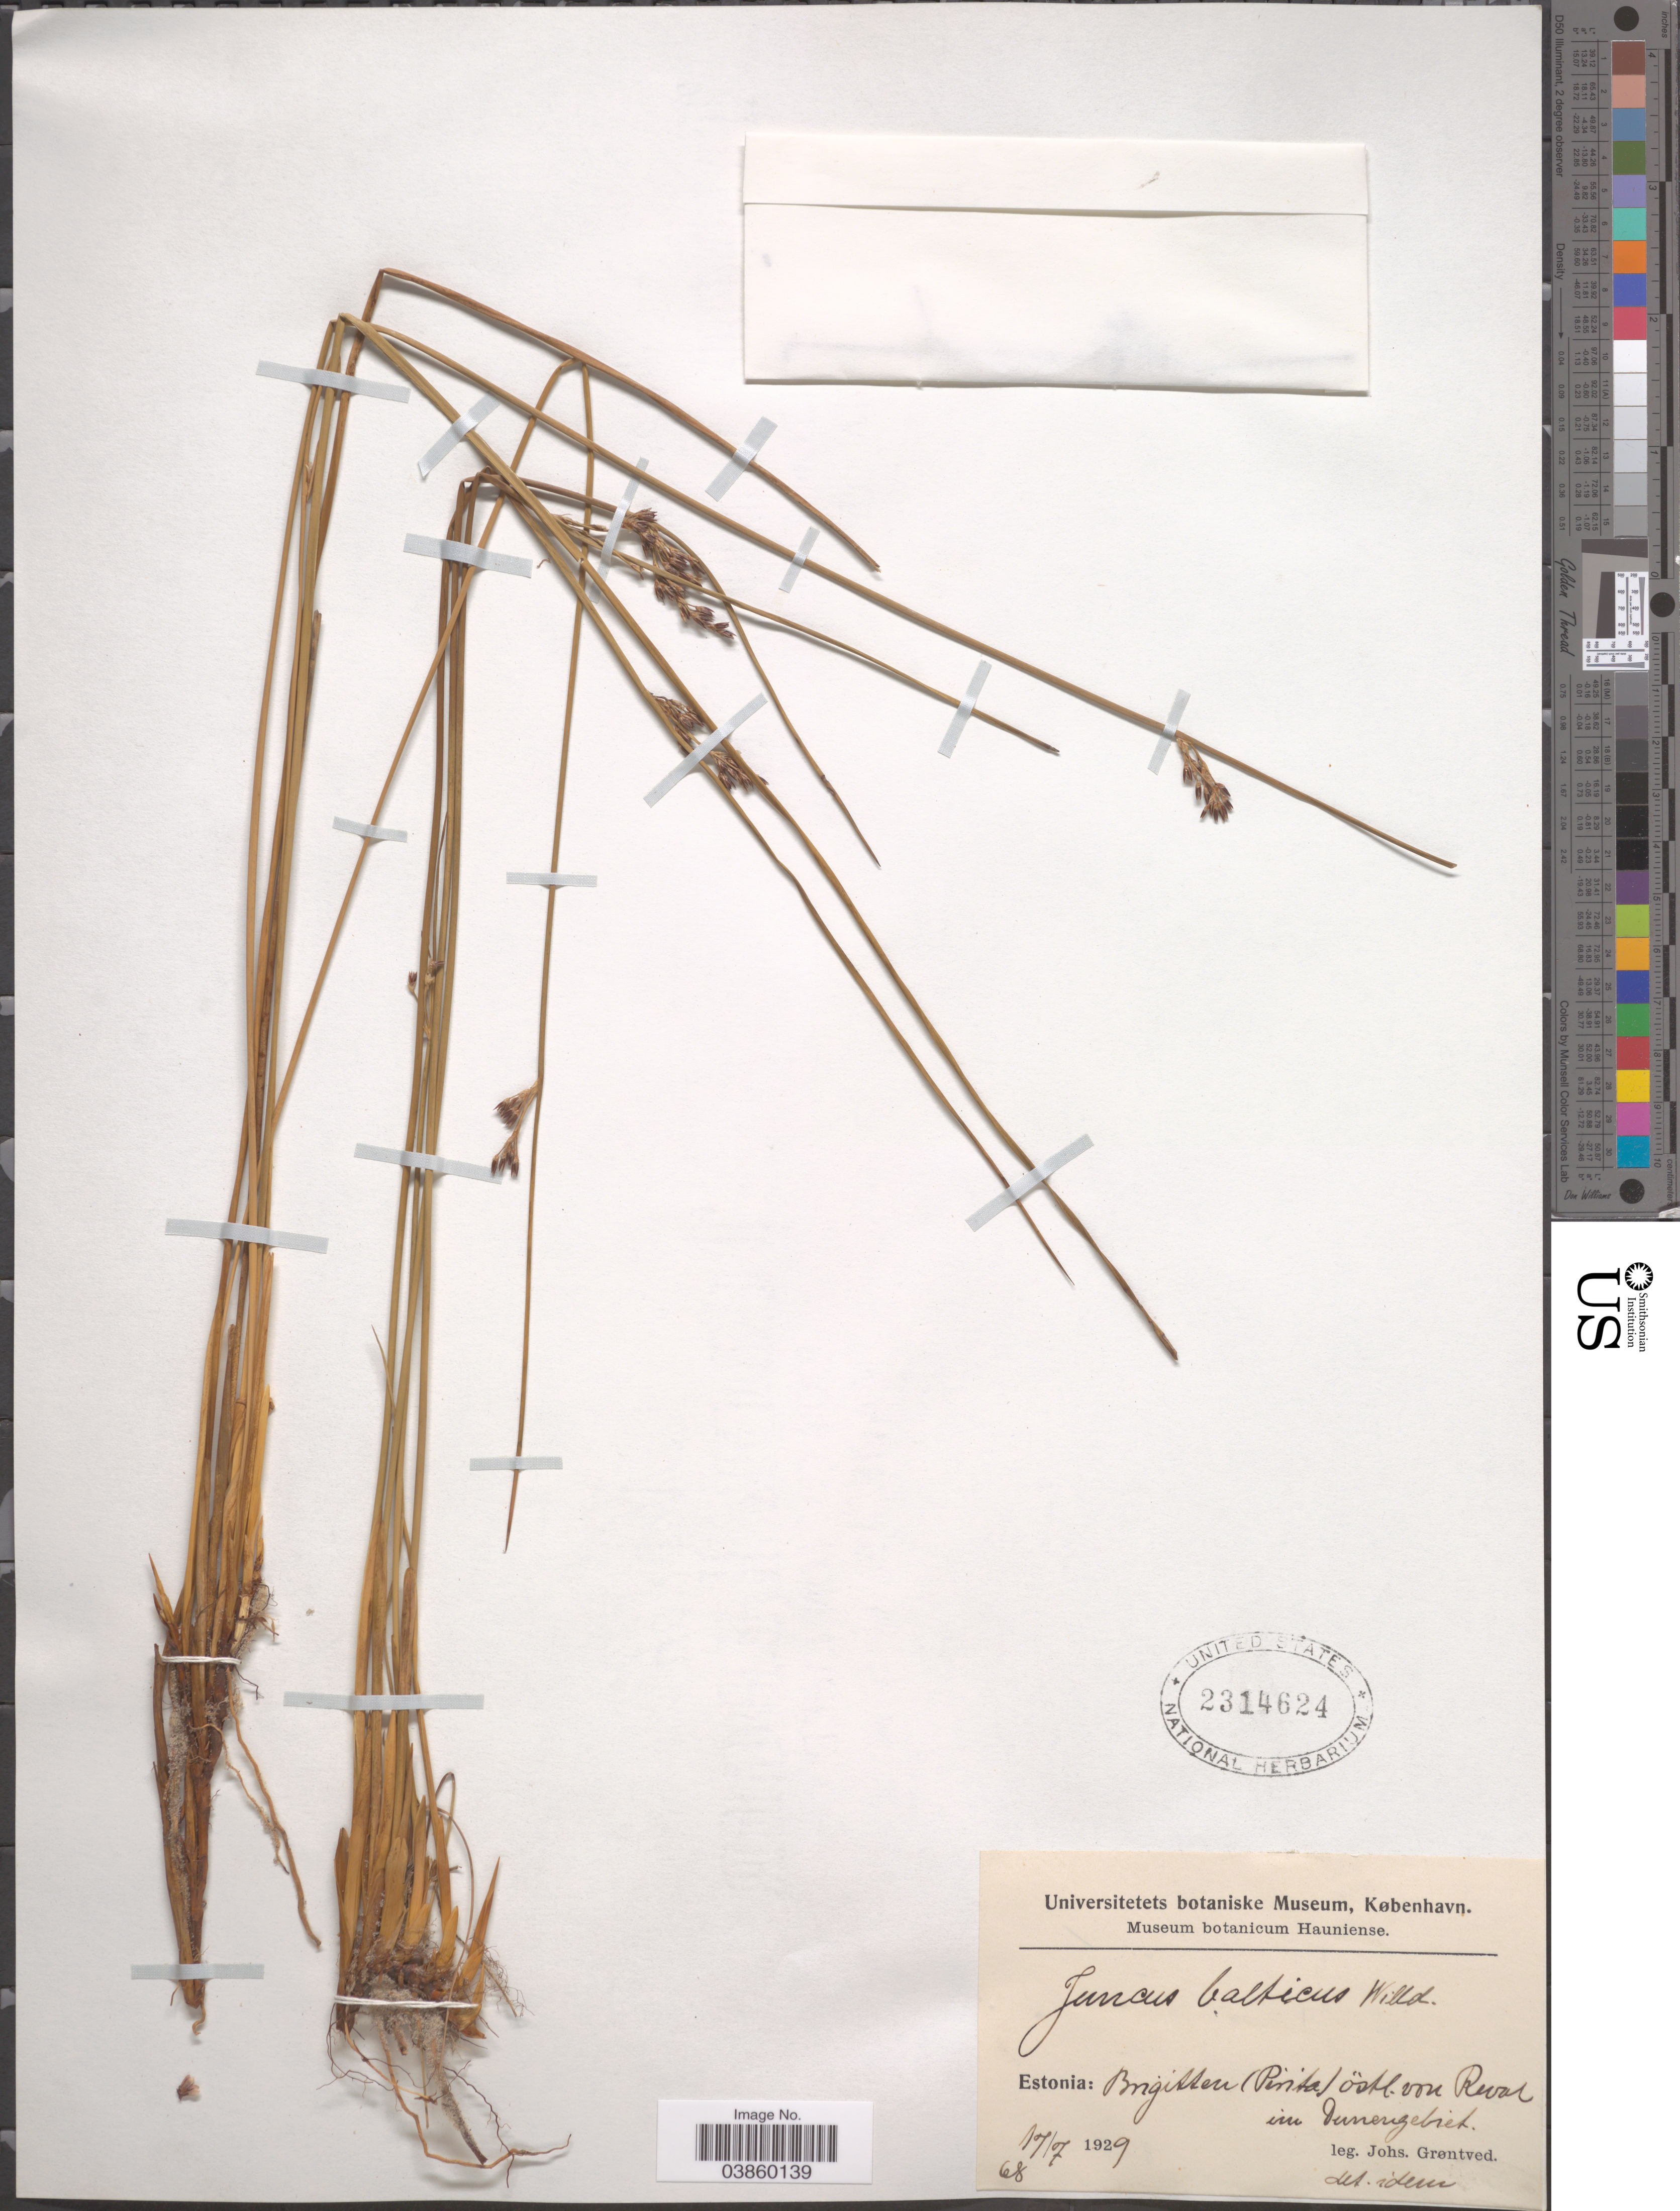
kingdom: Plantae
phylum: Tracheophyta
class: Liliopsida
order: Poales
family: Juncaceae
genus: Juncus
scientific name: Juncus balticus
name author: Willd.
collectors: J. Grøntved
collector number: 68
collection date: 1929-07-17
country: Estonia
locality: Brigissen (Pirita) östl. von Teval im dunengebiet. [interpreted]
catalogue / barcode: US 2314624